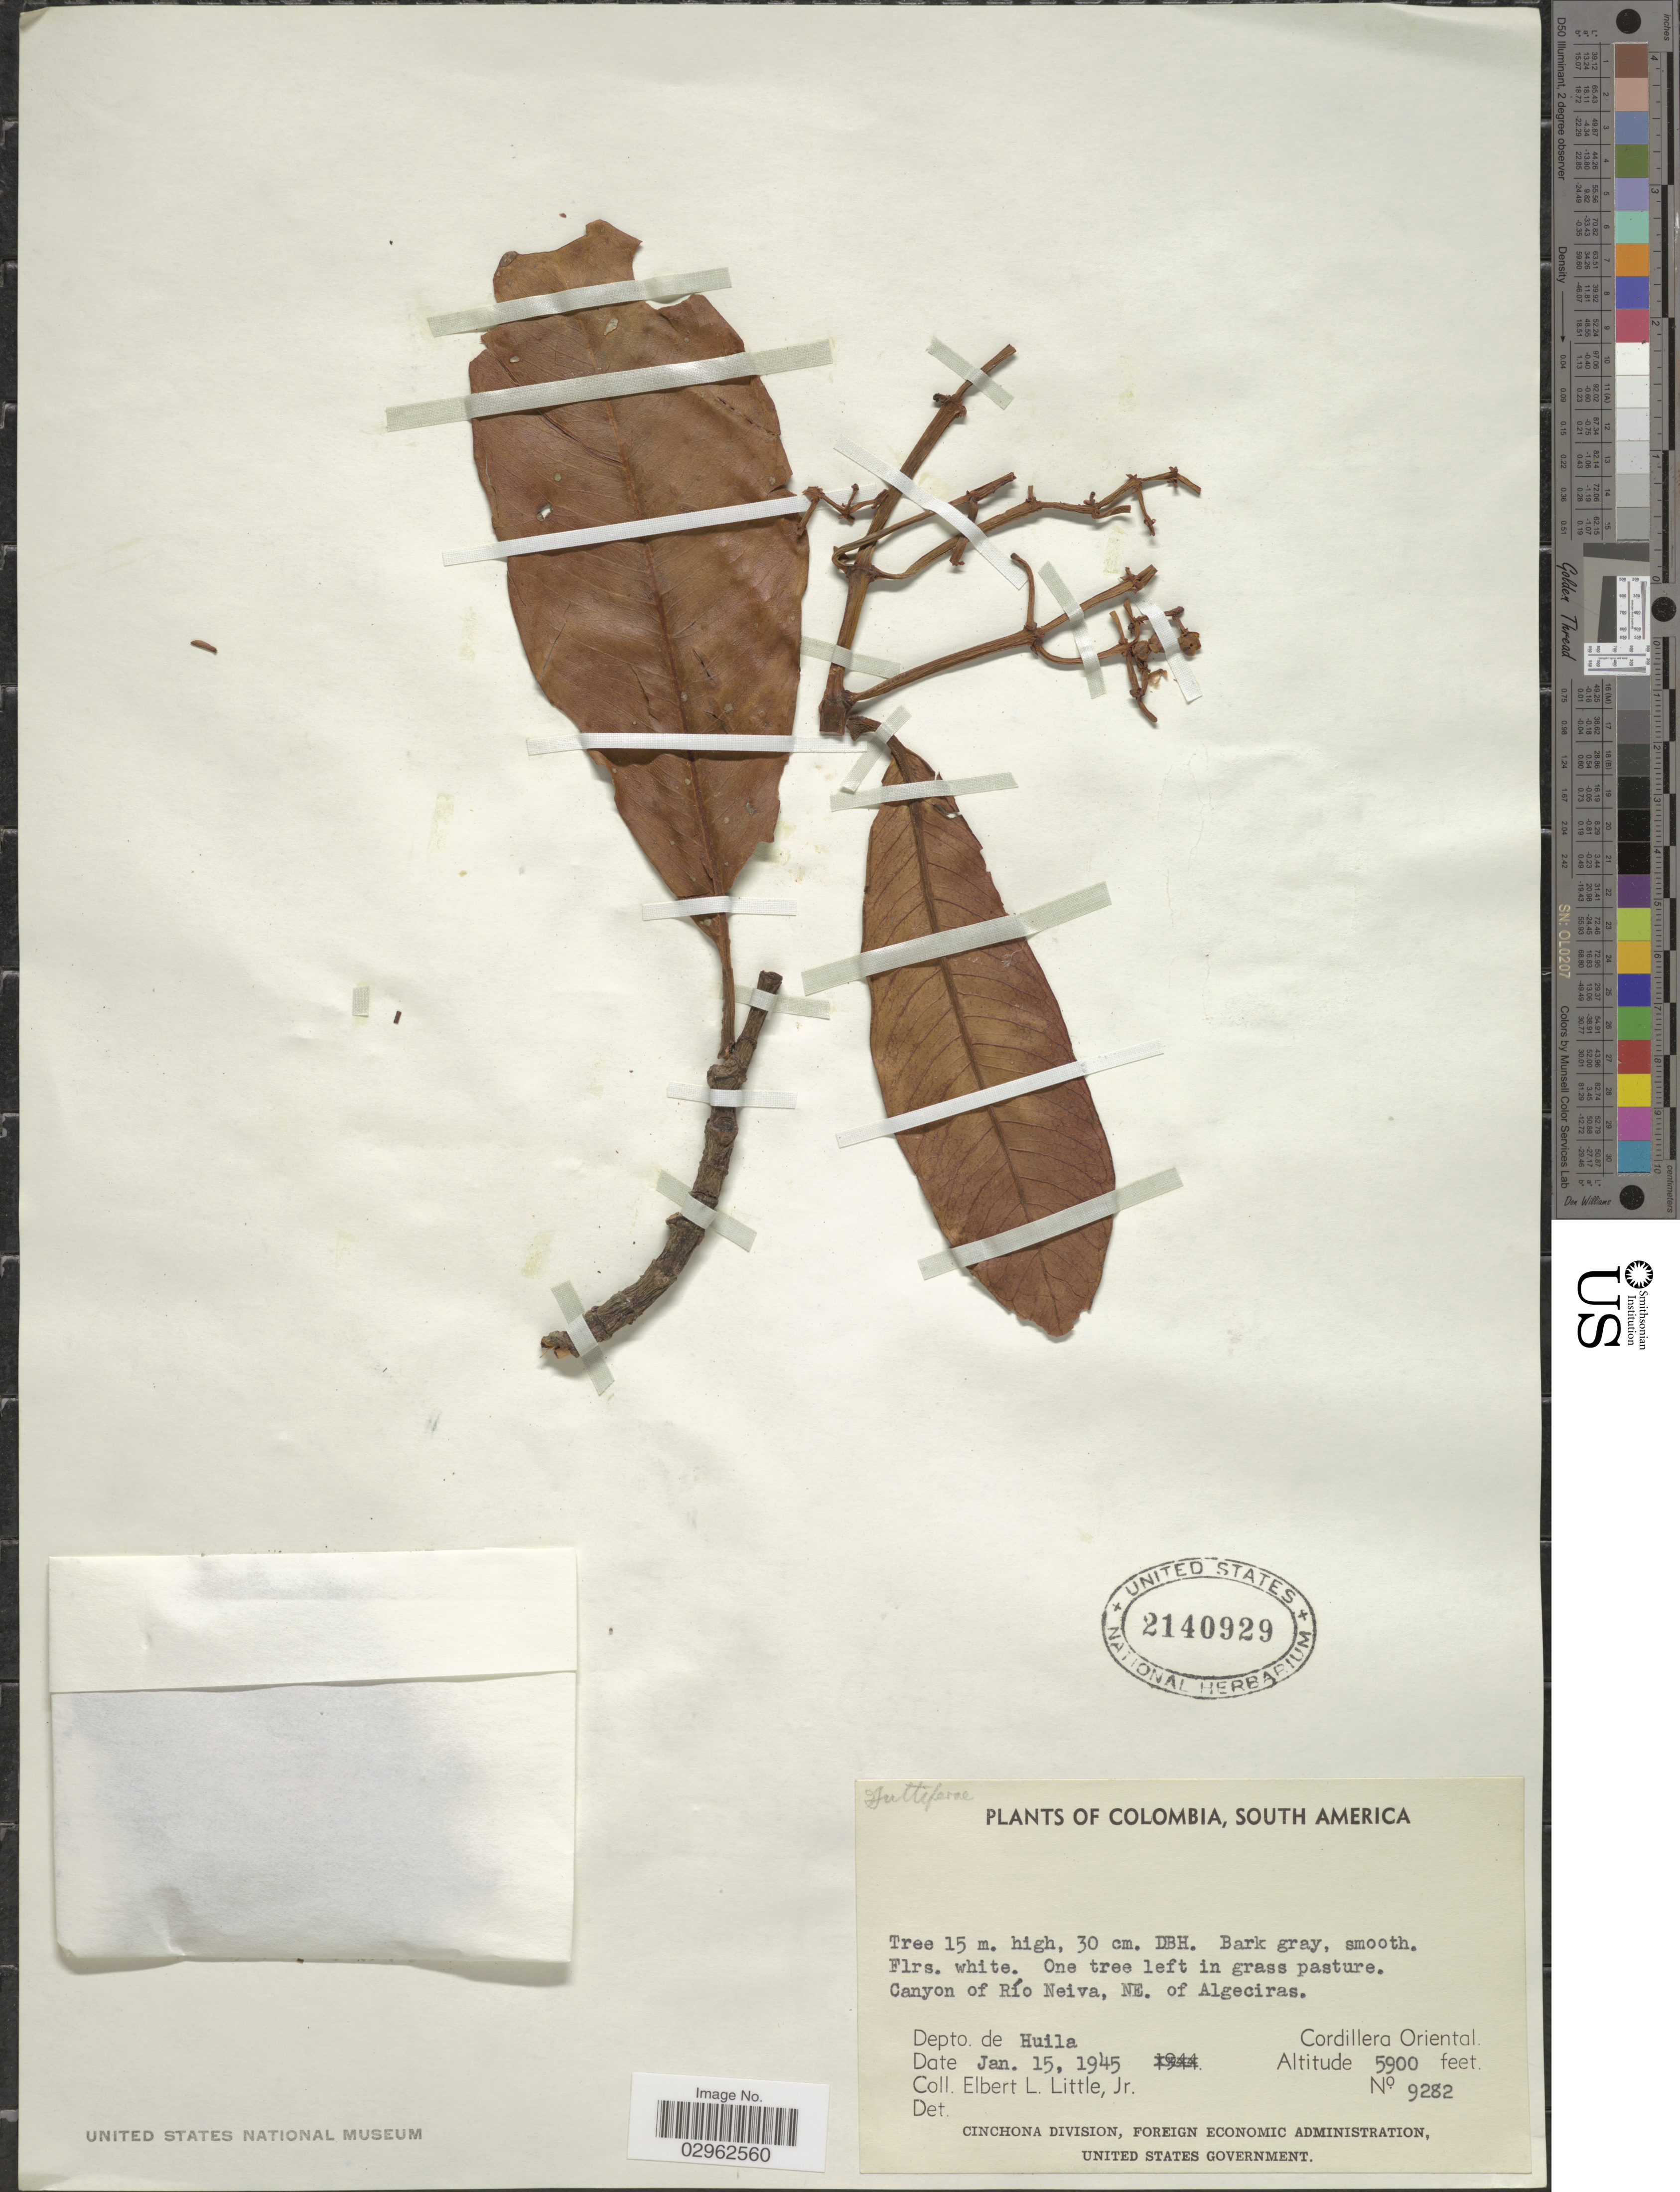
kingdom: Plantae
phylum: Tracheophyta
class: Magnoliopsida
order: Malpighiales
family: Clusiaceae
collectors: E. L. Little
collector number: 9282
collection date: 1945-01-15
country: Colombia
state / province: Huila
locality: Canyon of Río Neiva, NE. of Algeciras. Depto. de Huila. Cordillera Oriental.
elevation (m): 1798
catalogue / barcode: US 2140929